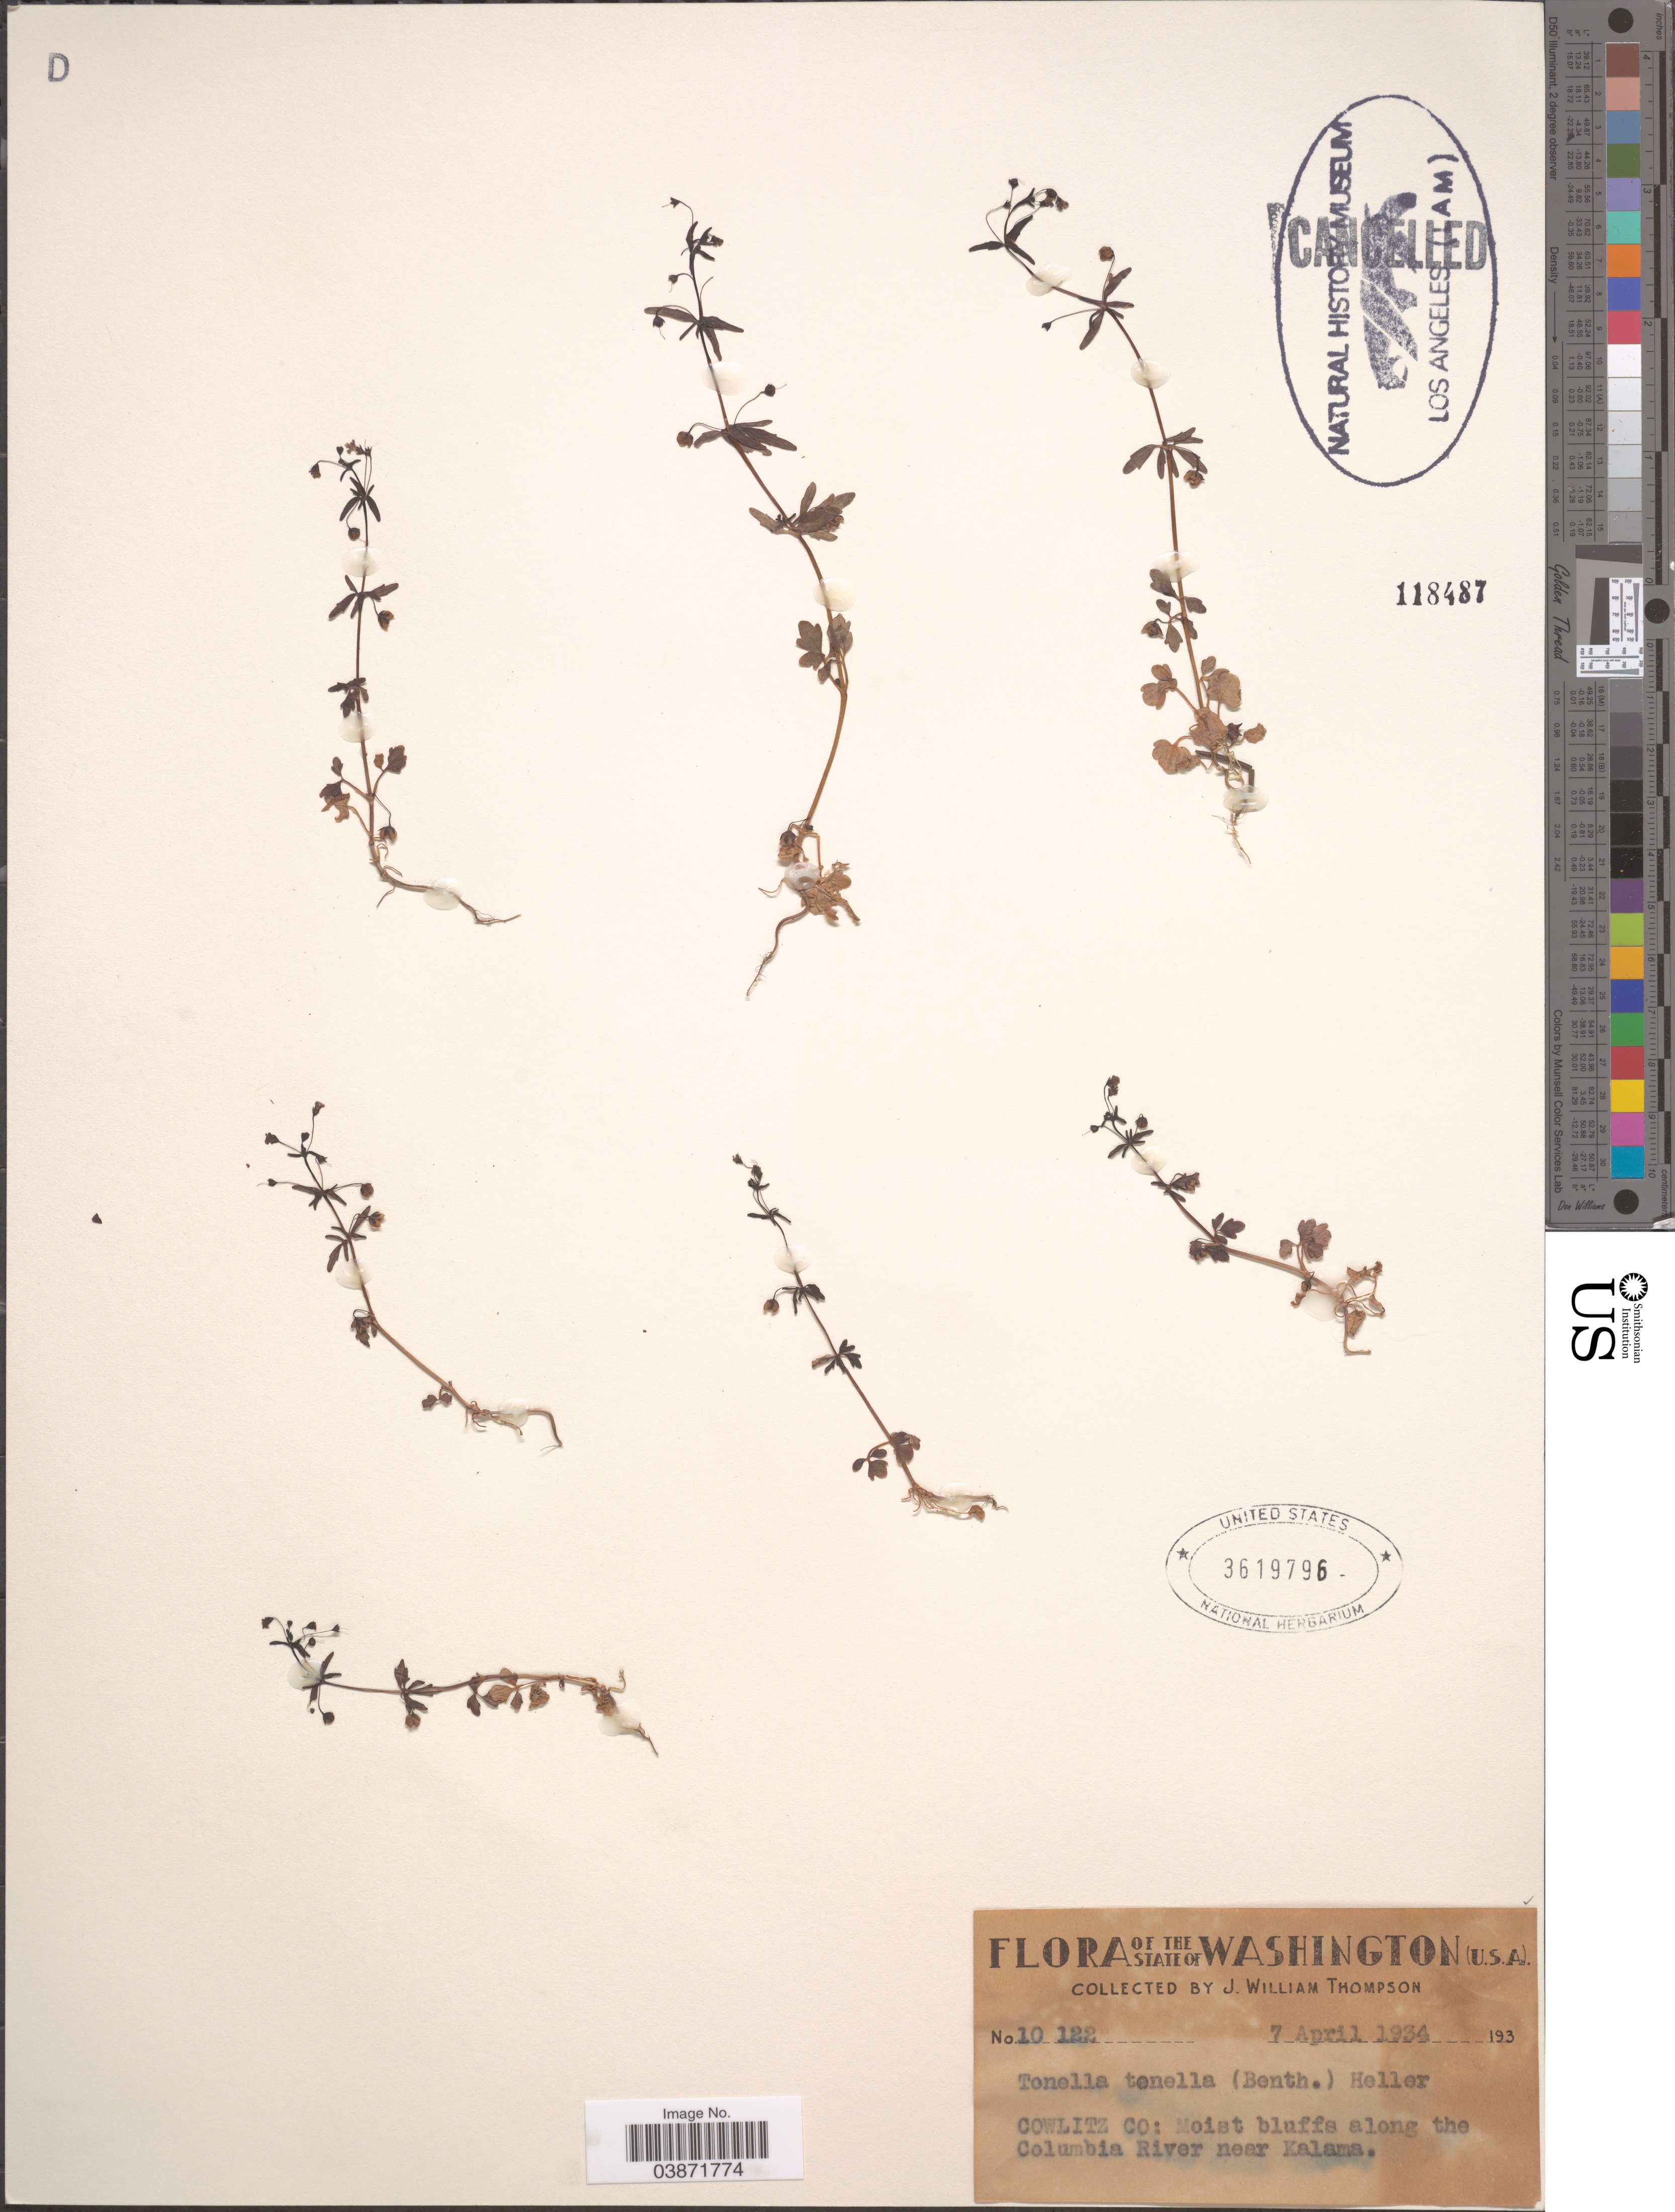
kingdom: Plantae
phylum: Tracheophyta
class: Magnoliopsida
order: Lamiales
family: Plantaginaceae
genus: Tonella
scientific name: Tonella tenella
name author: (Benth.) A. Heller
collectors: J. W. Thompson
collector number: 10122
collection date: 1934-04-07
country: United States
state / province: Washington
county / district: Cowlitz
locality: Cowlitz Co: along the Columbia River near Kalama.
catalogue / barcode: US 3619796